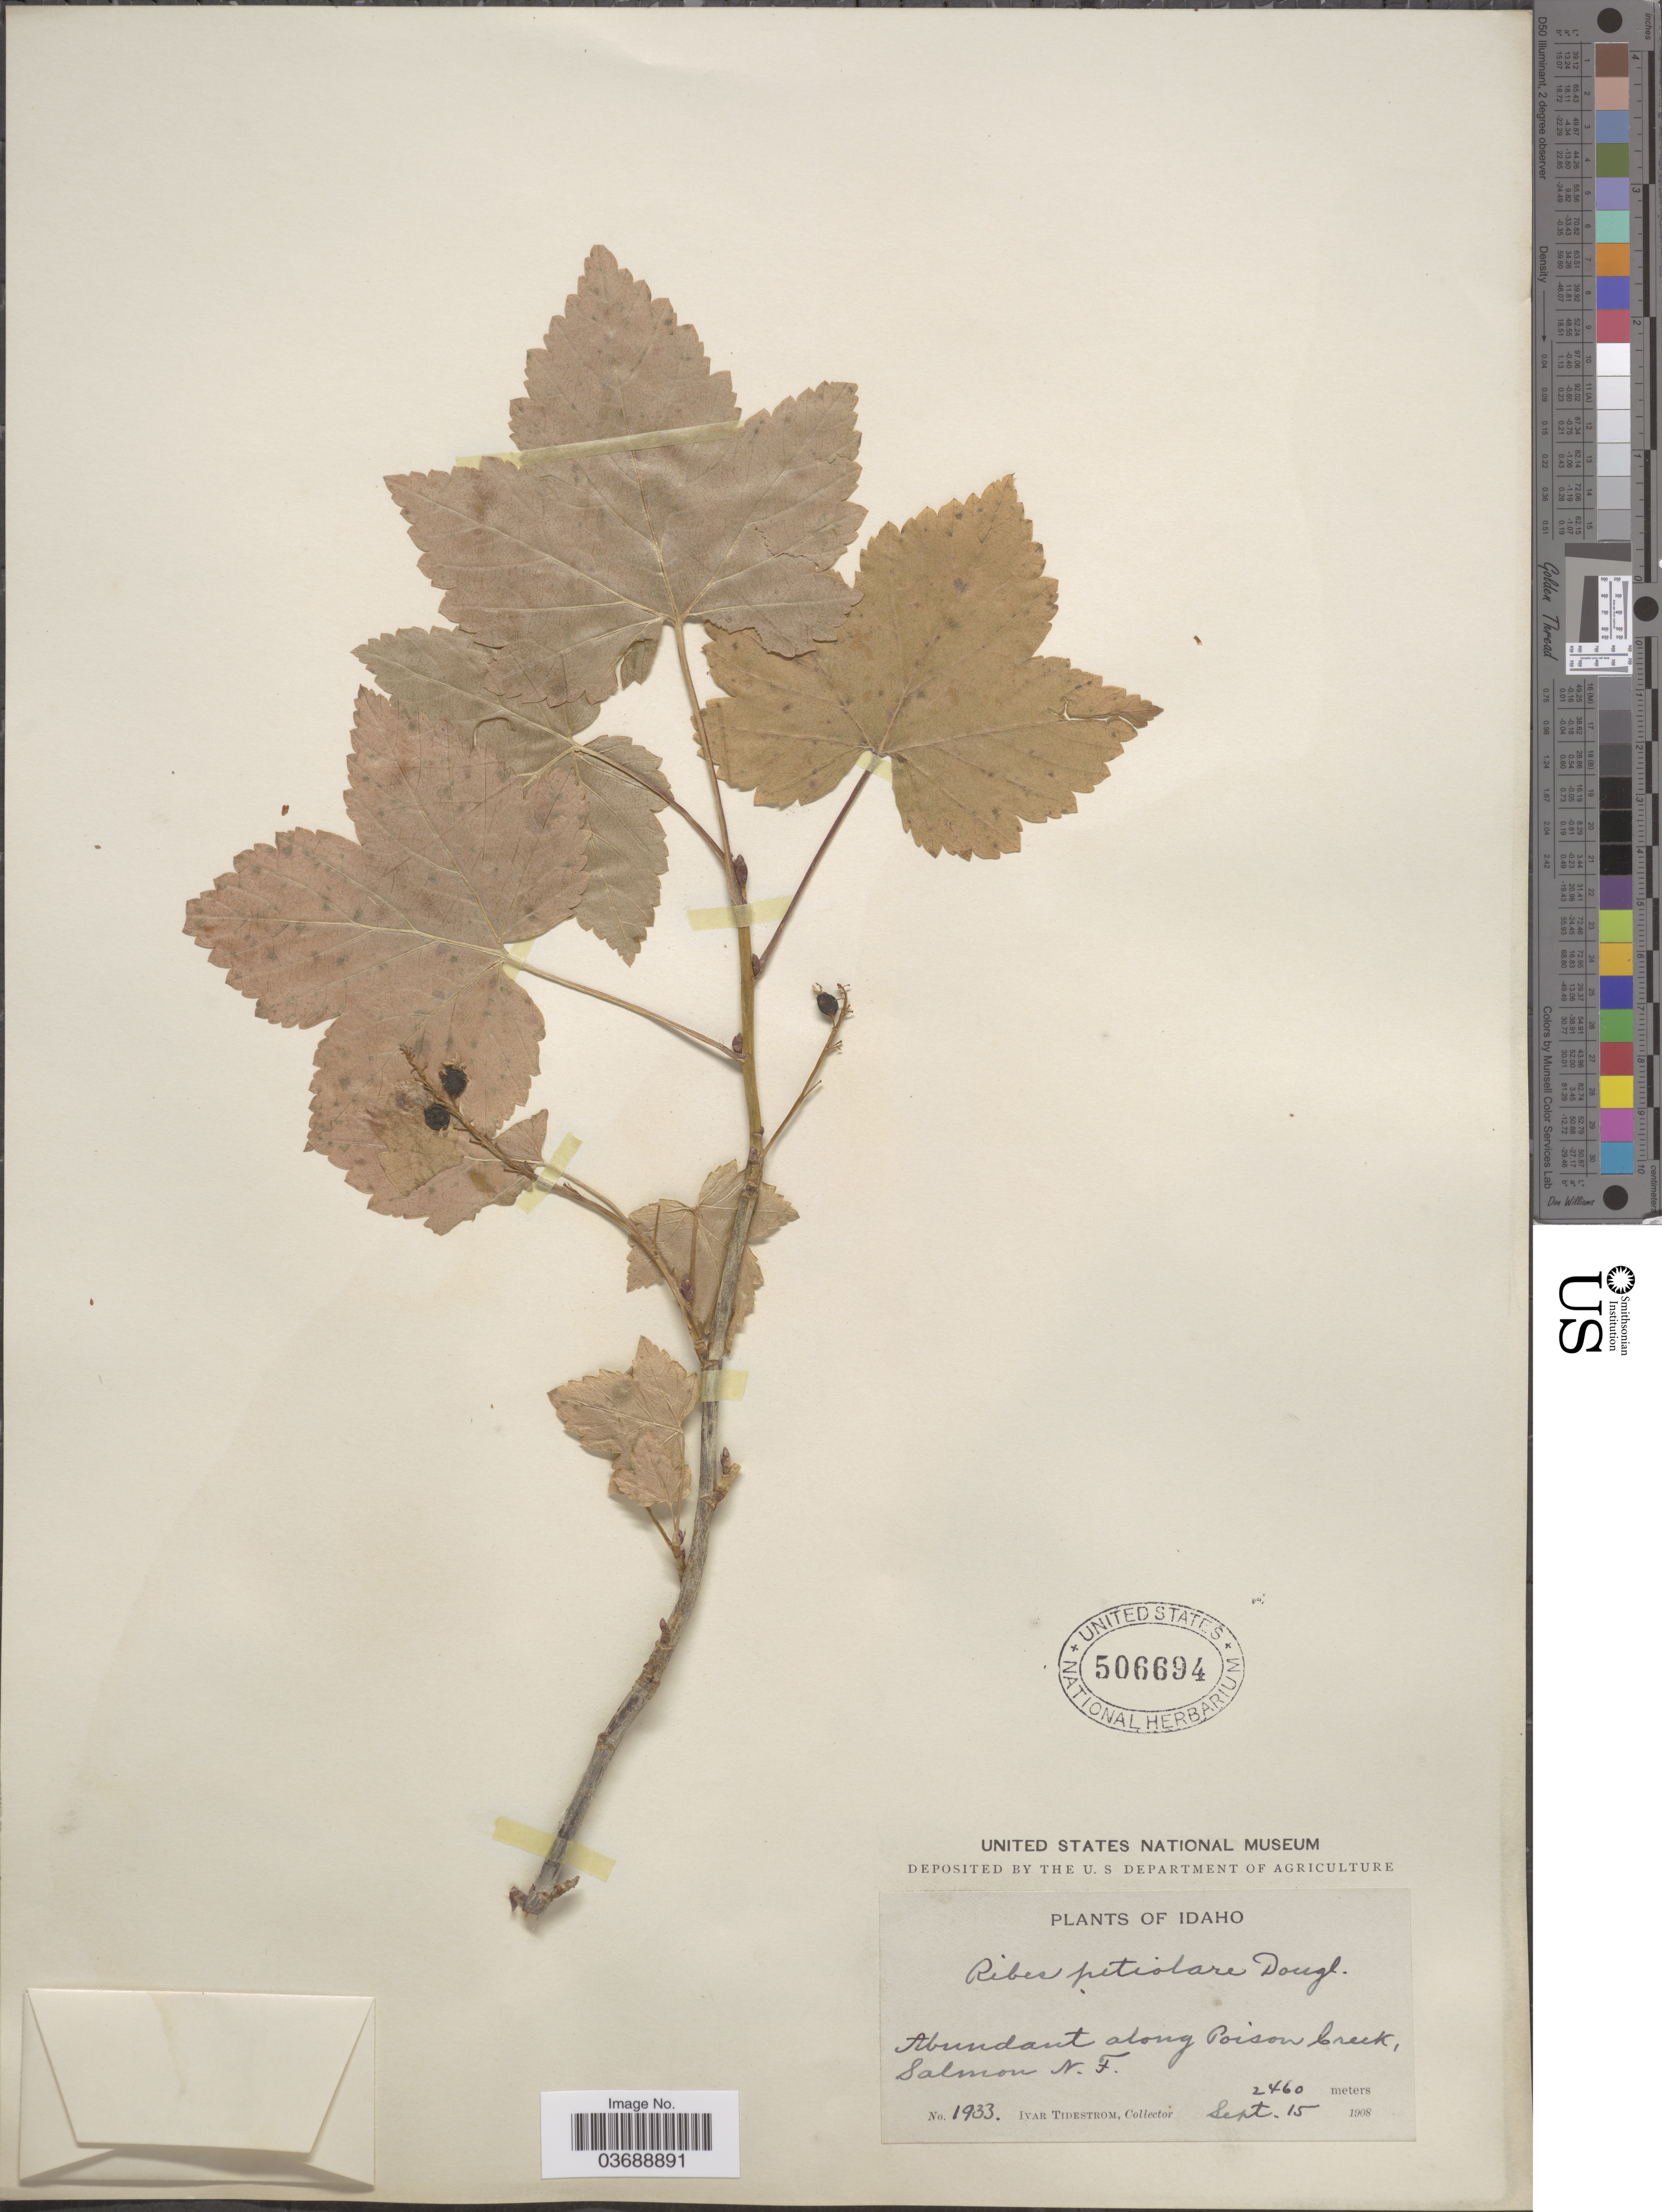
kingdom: Plantae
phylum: Tracheophyta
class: Magnoliopsida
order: Saxifragales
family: Grossulariaceae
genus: Ribes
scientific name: Ribes petiolare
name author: Douglas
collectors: I. F. Tidestrom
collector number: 1933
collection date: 1908-09-15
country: United States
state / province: Idaho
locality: Abundant along Poison Creek, Salmon N. F.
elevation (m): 2460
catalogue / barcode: US 506694